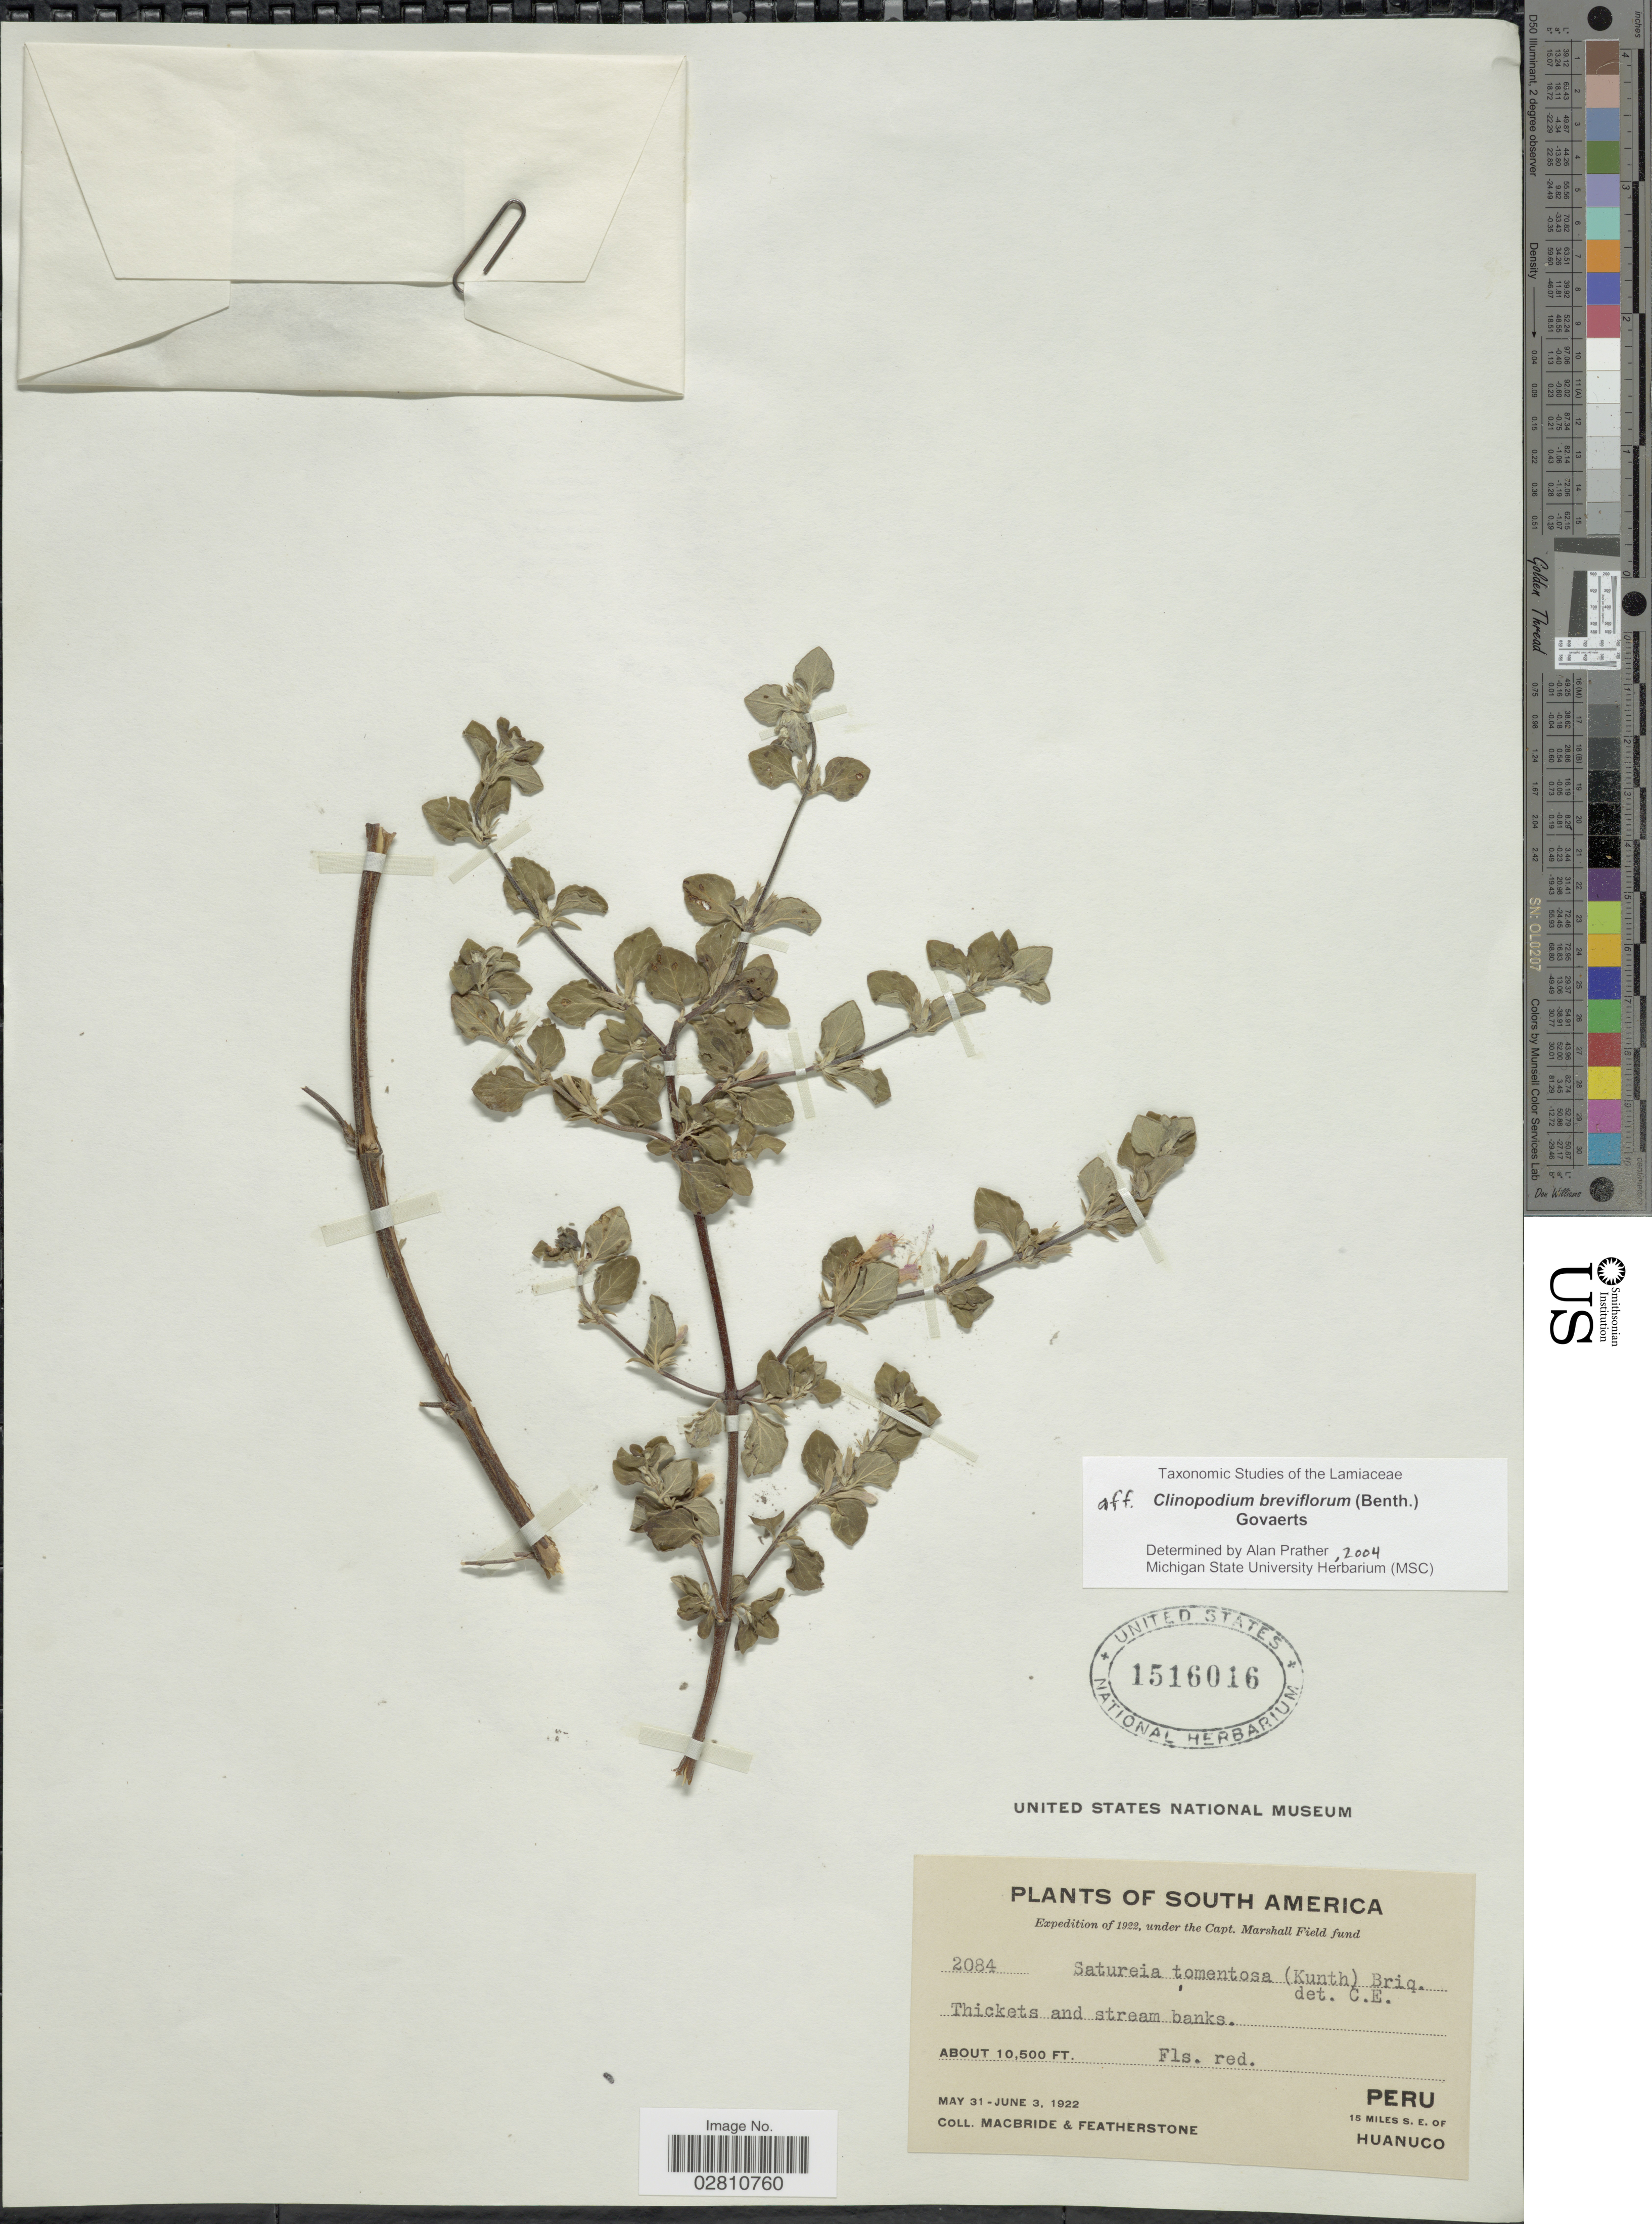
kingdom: Plantae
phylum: Tracheophyta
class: Magnoliopsida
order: Lamiales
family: Lamiaceae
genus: Clinopodium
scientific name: Clinopodium breviflorum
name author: (Benth.) Govaerts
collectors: Macbride, -- & -. Featherstone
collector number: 2084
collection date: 1922-05-31/1922-06-03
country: Peru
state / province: Huánuco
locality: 15 miles SE of Huanuco.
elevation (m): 3200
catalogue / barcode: US 1516016